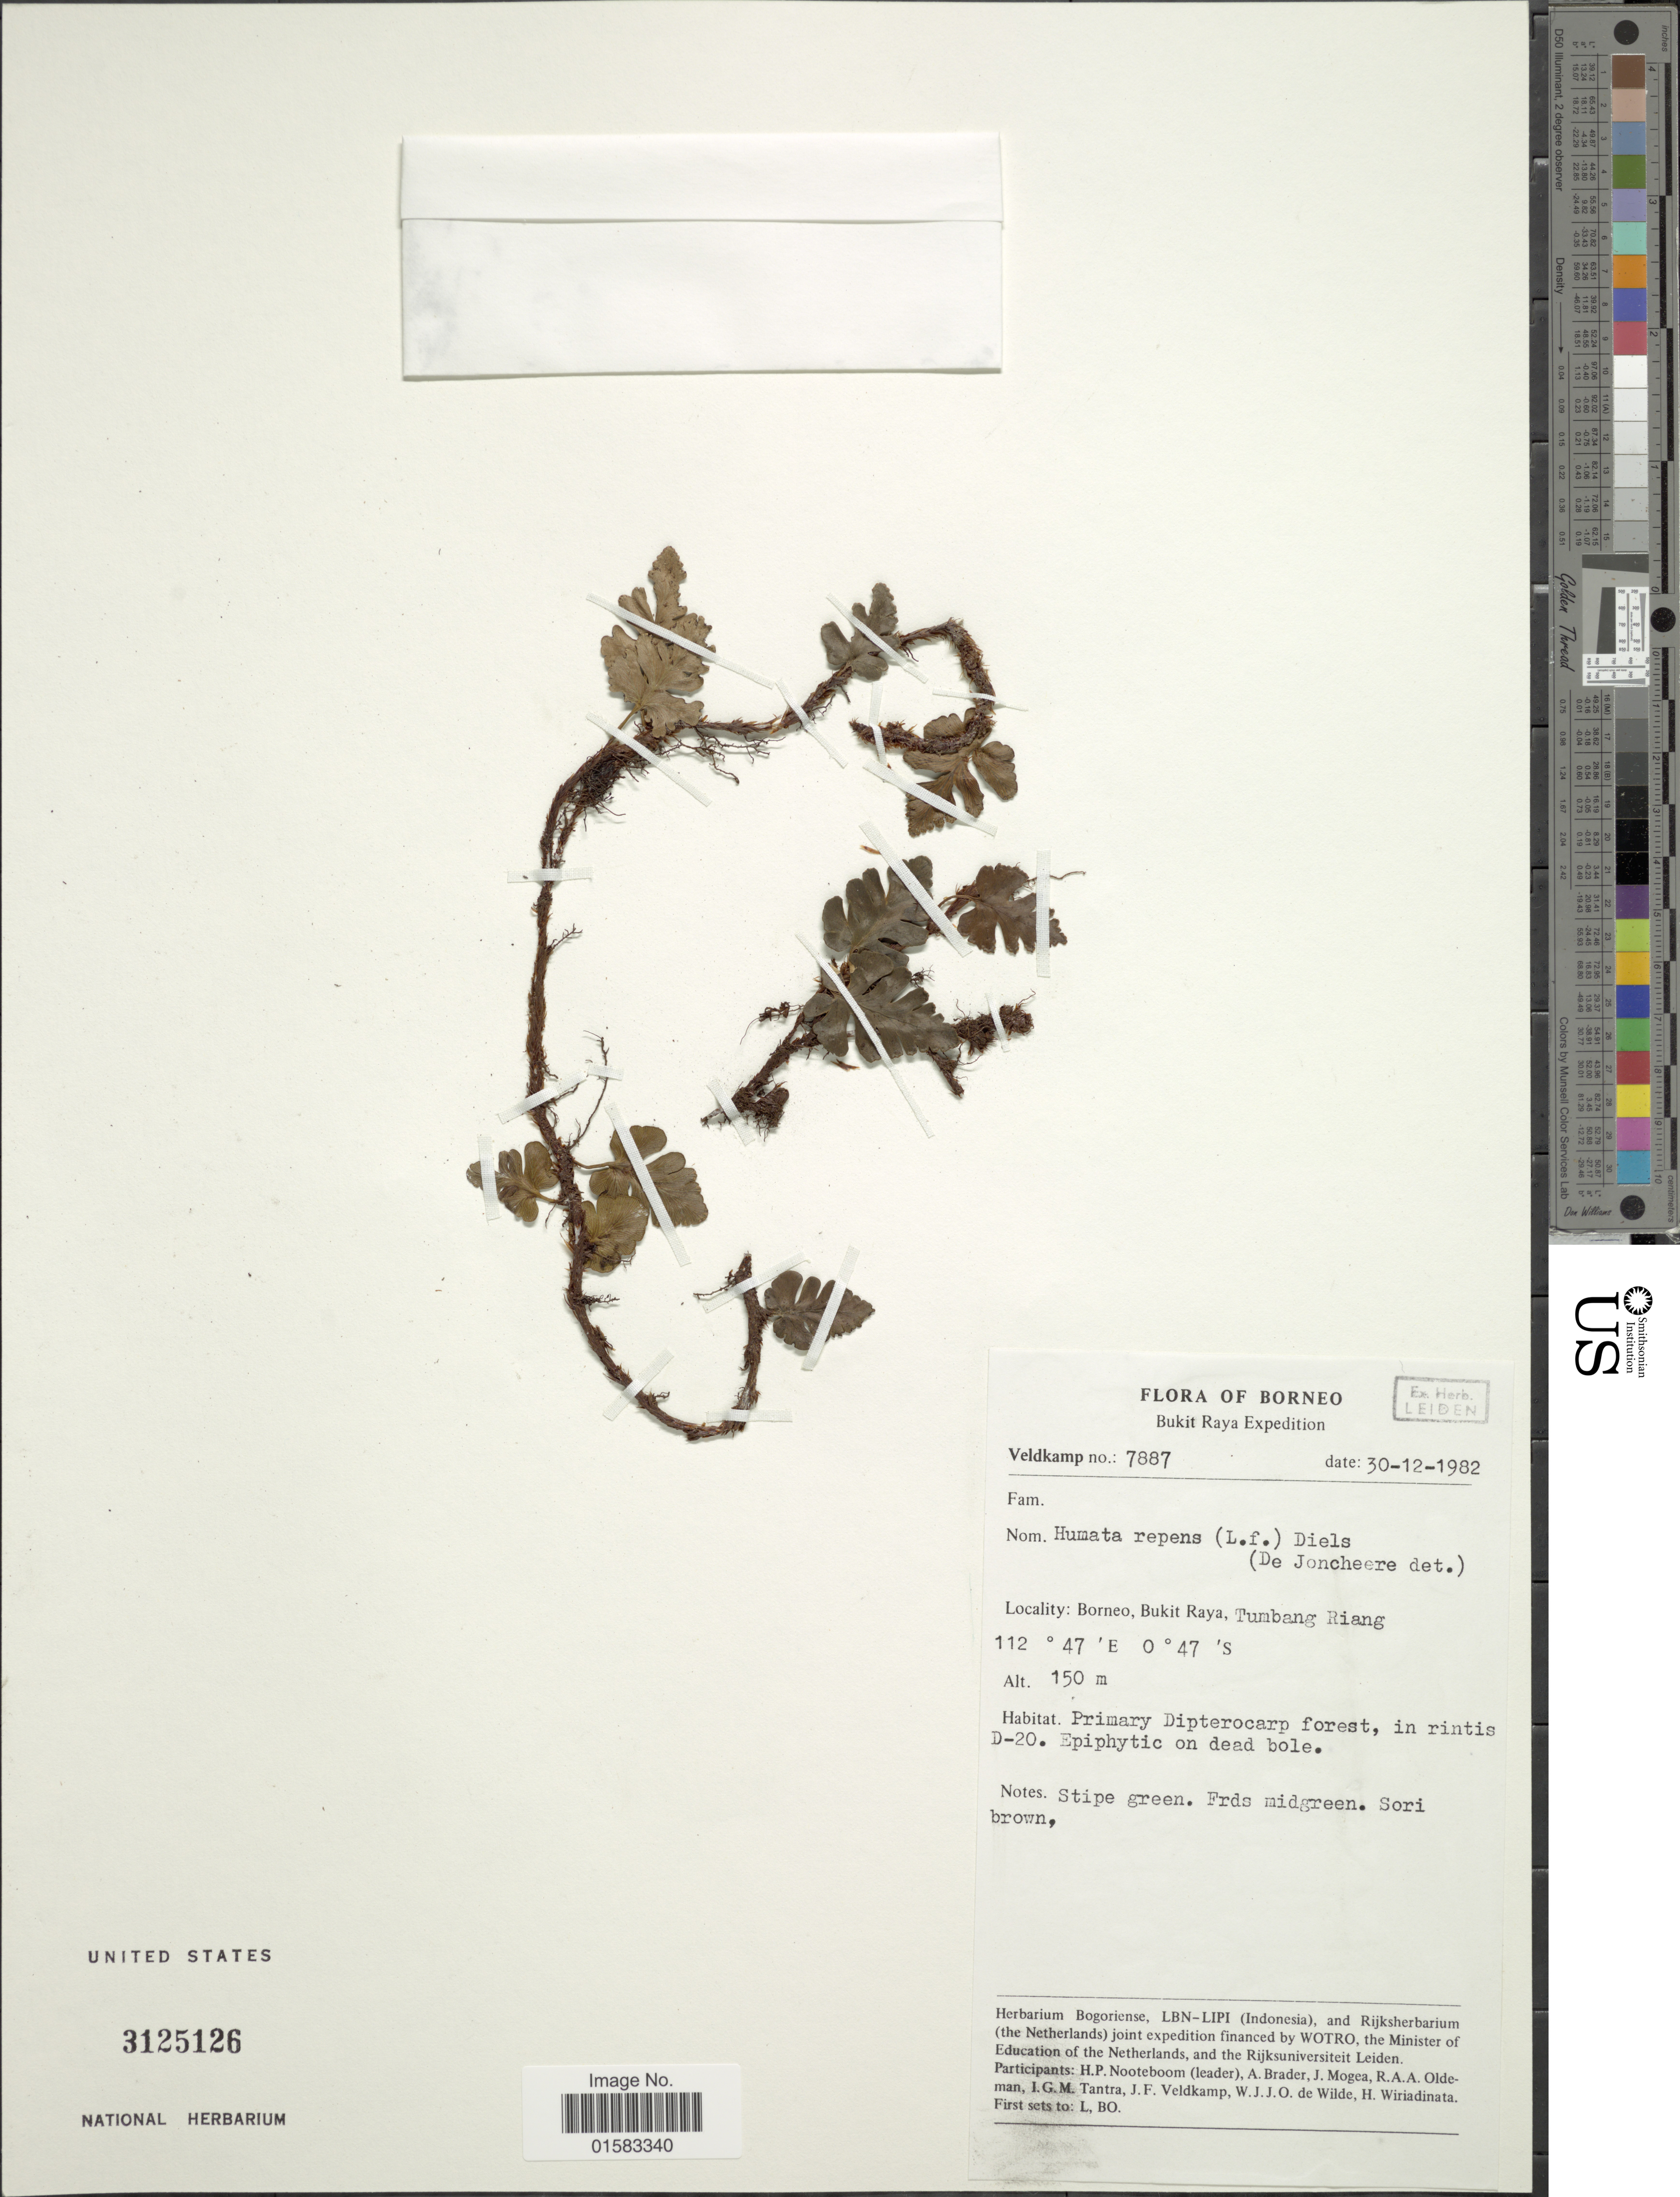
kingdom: Plantae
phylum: Tracheophyta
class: Polypodiopsida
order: Polypodiales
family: Davalliaceae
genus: Davallia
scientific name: Davallia repens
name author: (L. f.) Kuhn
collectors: -. Veldkamp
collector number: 7887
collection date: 1982-12-30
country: Malaysia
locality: Borneo, Bukit Raya, Tumbang Riang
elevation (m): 150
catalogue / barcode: US 3125126